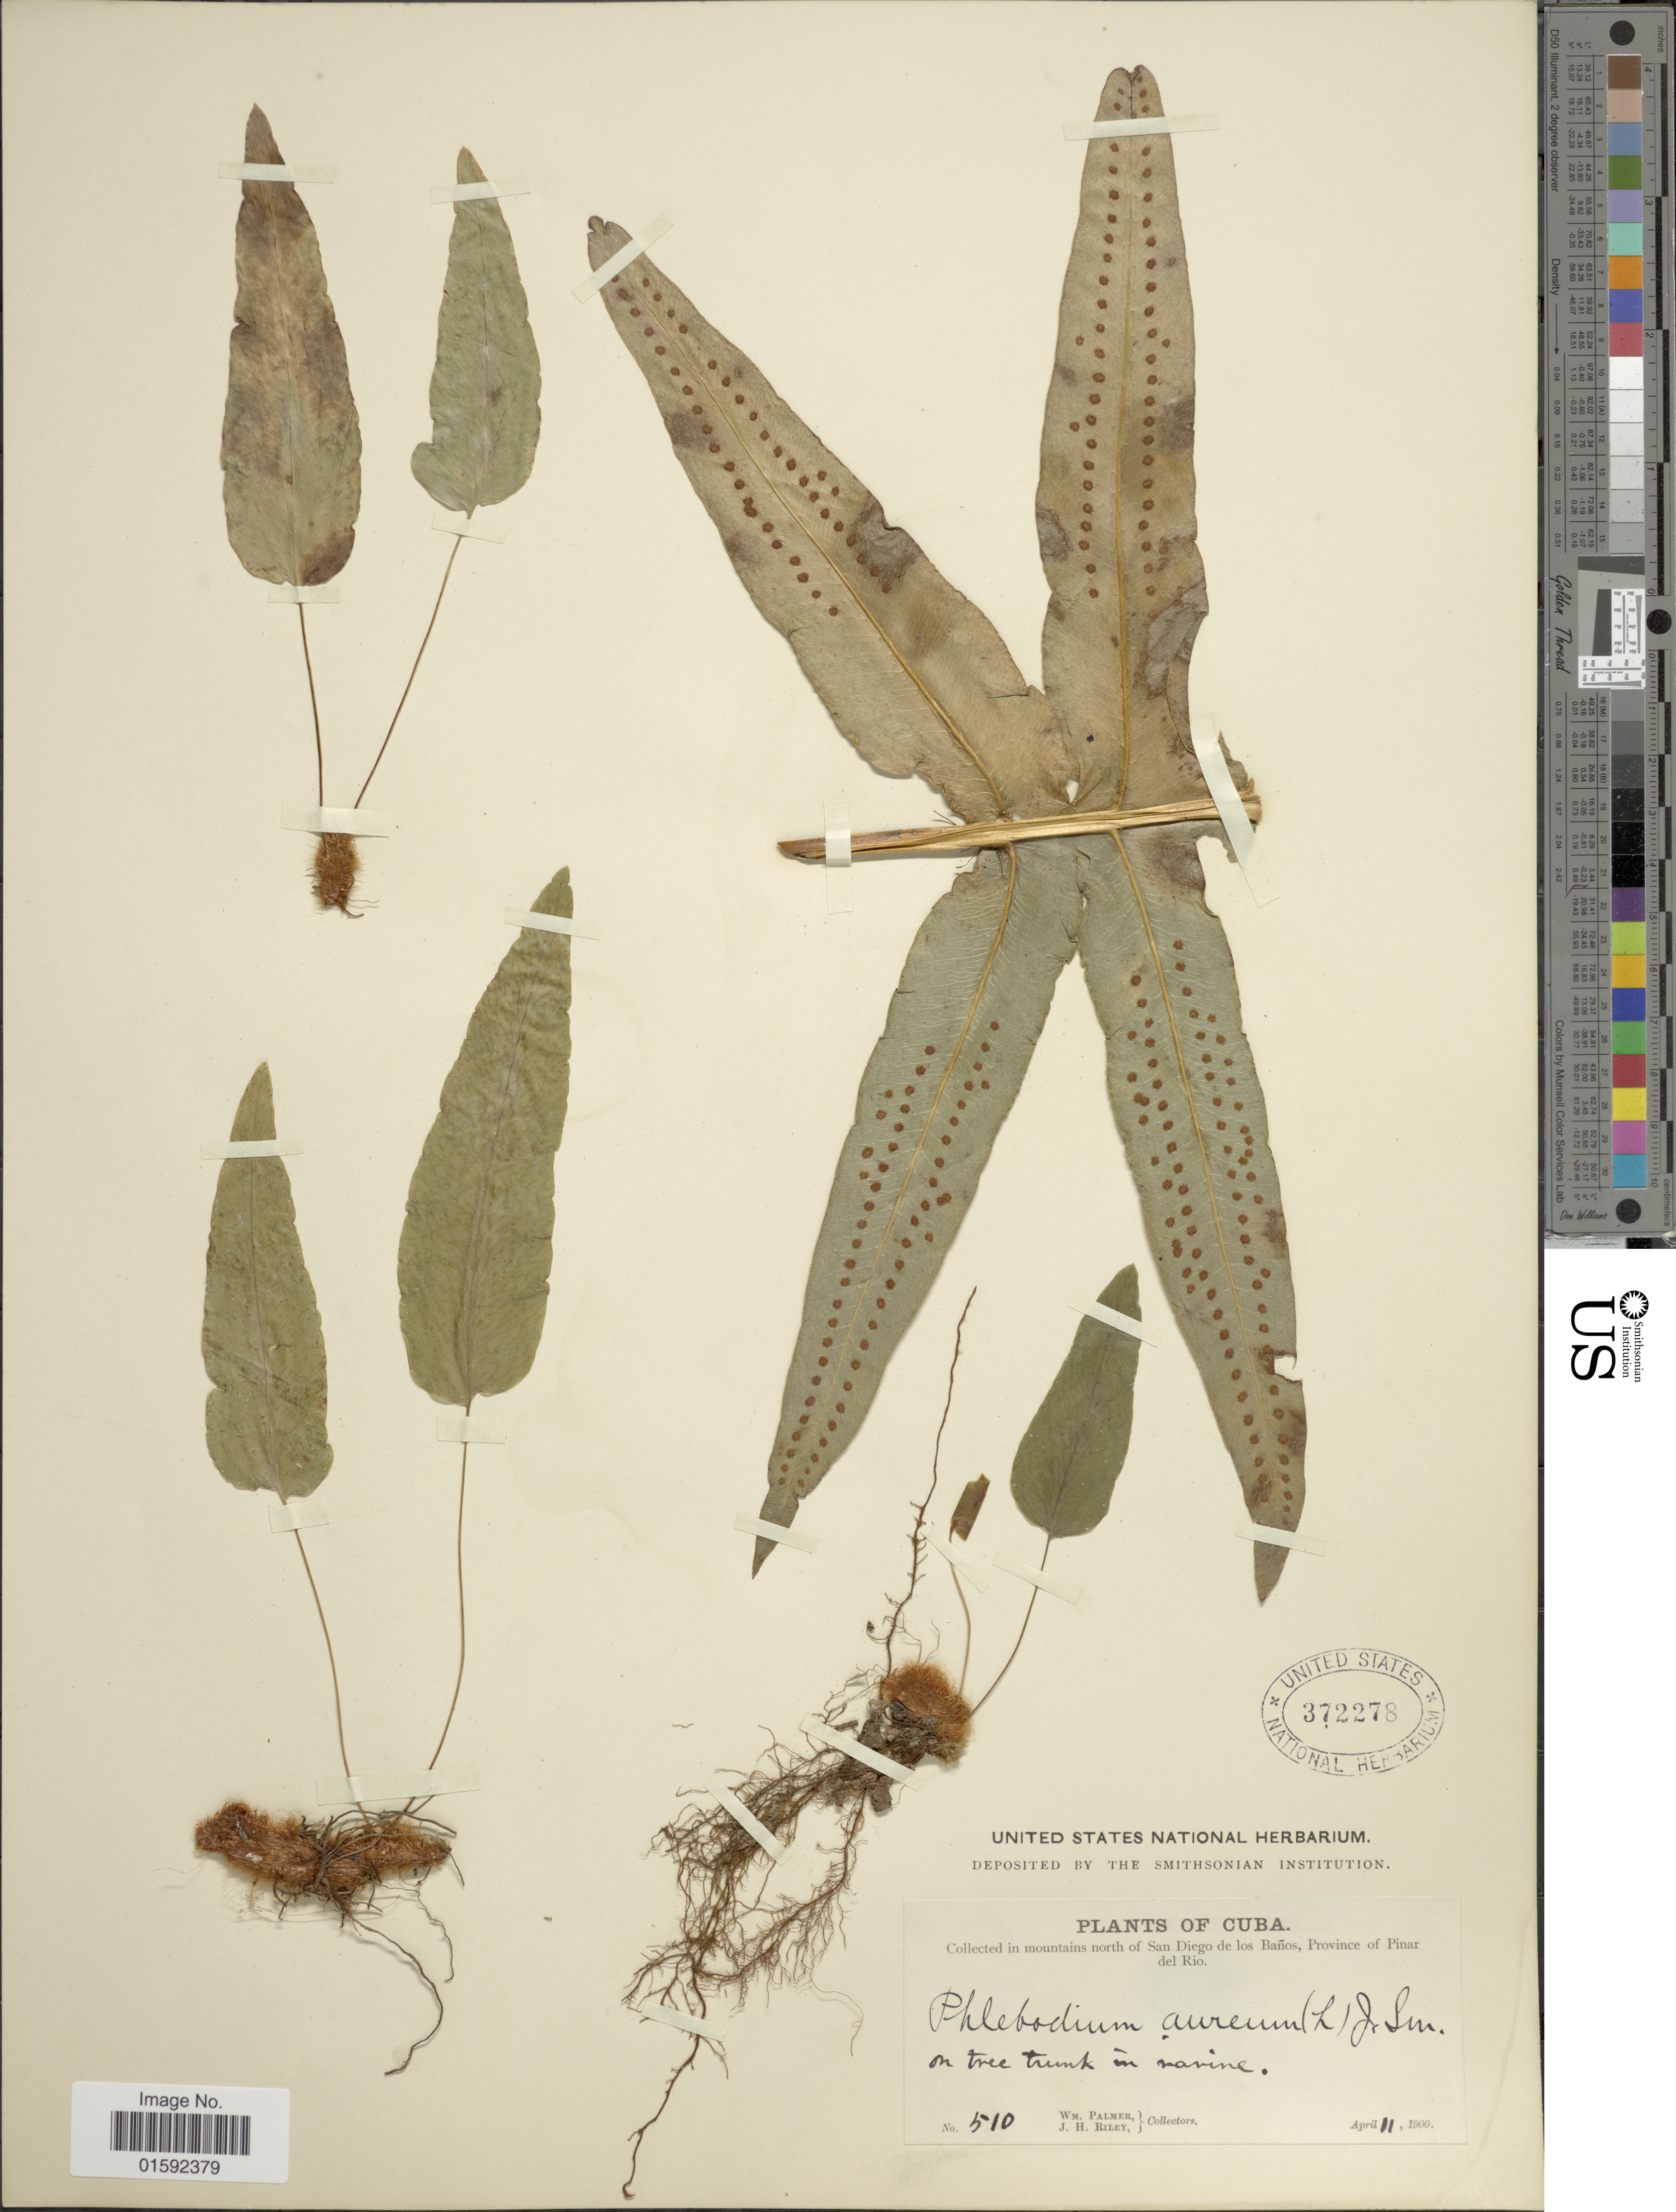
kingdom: Plantae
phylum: Tracheophyta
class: Polypodiopsida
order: Polypodiales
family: Polypodiaceae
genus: Phlebodium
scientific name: Phlebodium aureum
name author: (L.) J. Sm.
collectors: W. Palmer & J. H. Riley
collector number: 510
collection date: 1900-04-11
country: Cuba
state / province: Pinar del Río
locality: Cuba, in mountains north of San Diego de los Baños, province of Pinar del Rio.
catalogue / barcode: US 372278